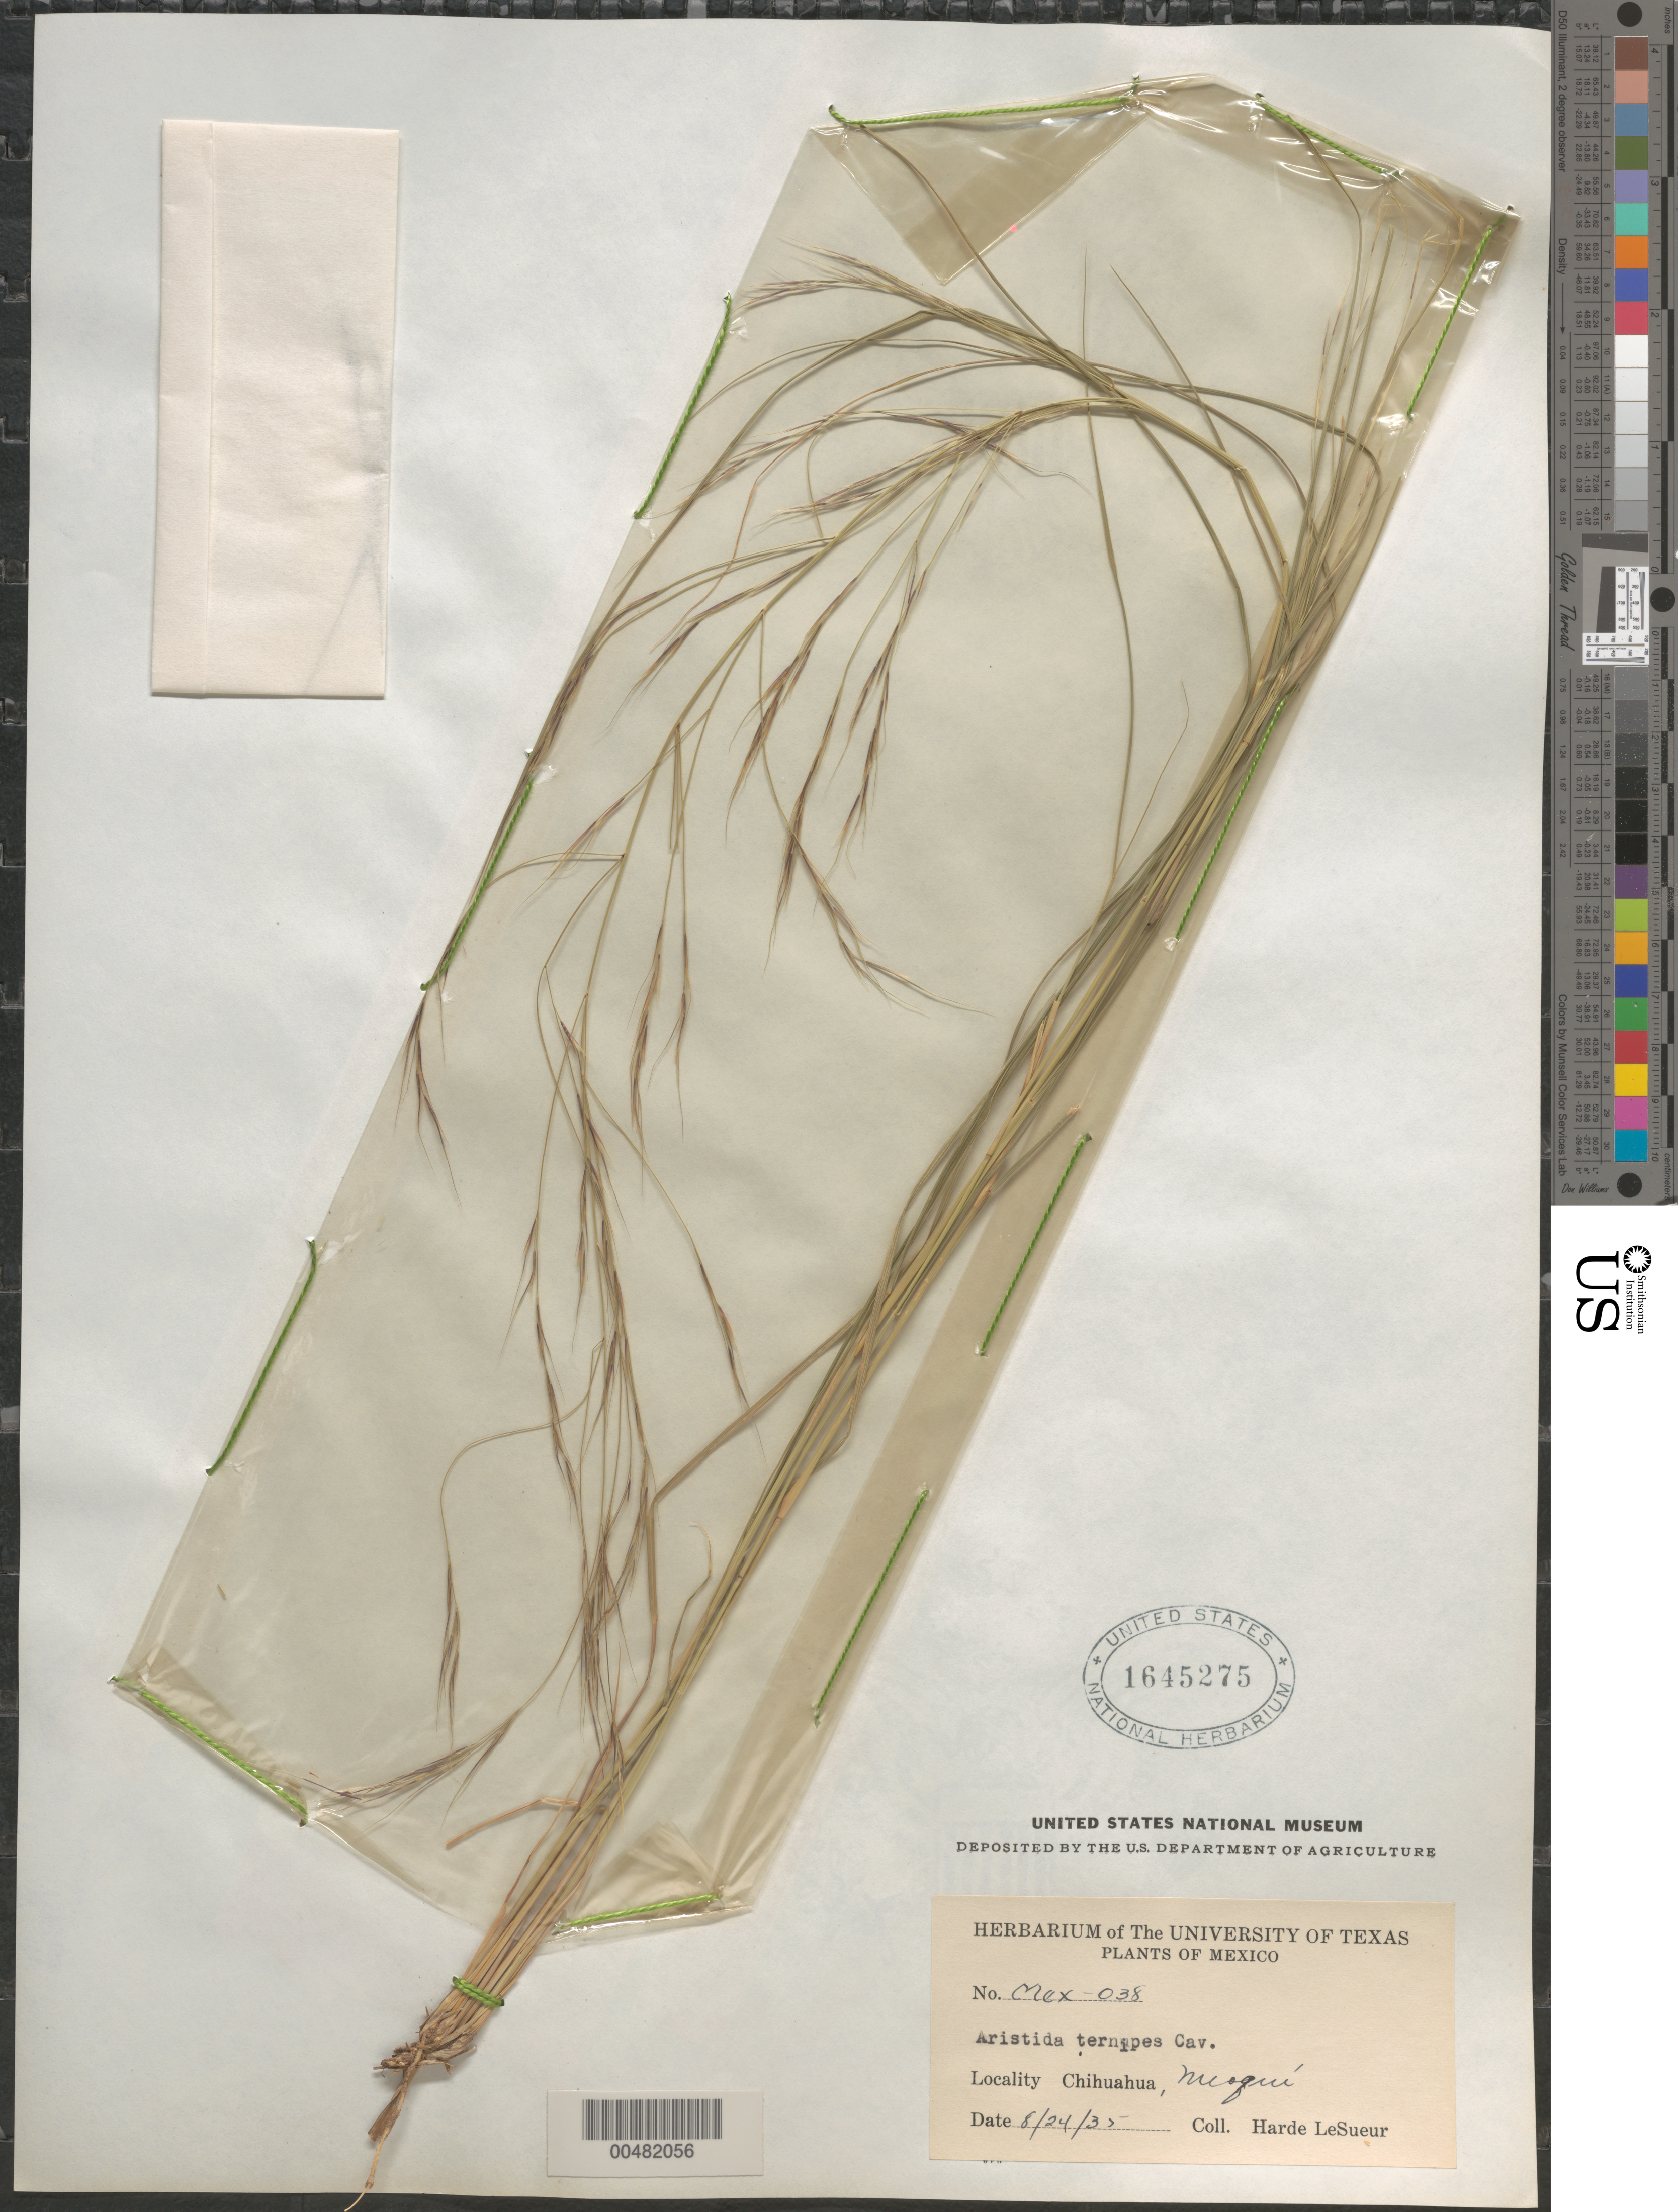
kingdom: Plantae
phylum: Tracheophyta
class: Liliopsida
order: Poales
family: Poaceae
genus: Aristida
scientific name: Aristida ternipes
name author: Cav.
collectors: D. H. LeSueur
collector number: Mex-038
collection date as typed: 24 Aug 1935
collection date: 1935-08-24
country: Mexico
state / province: Chihuahua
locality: Meoquí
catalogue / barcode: US 1645275